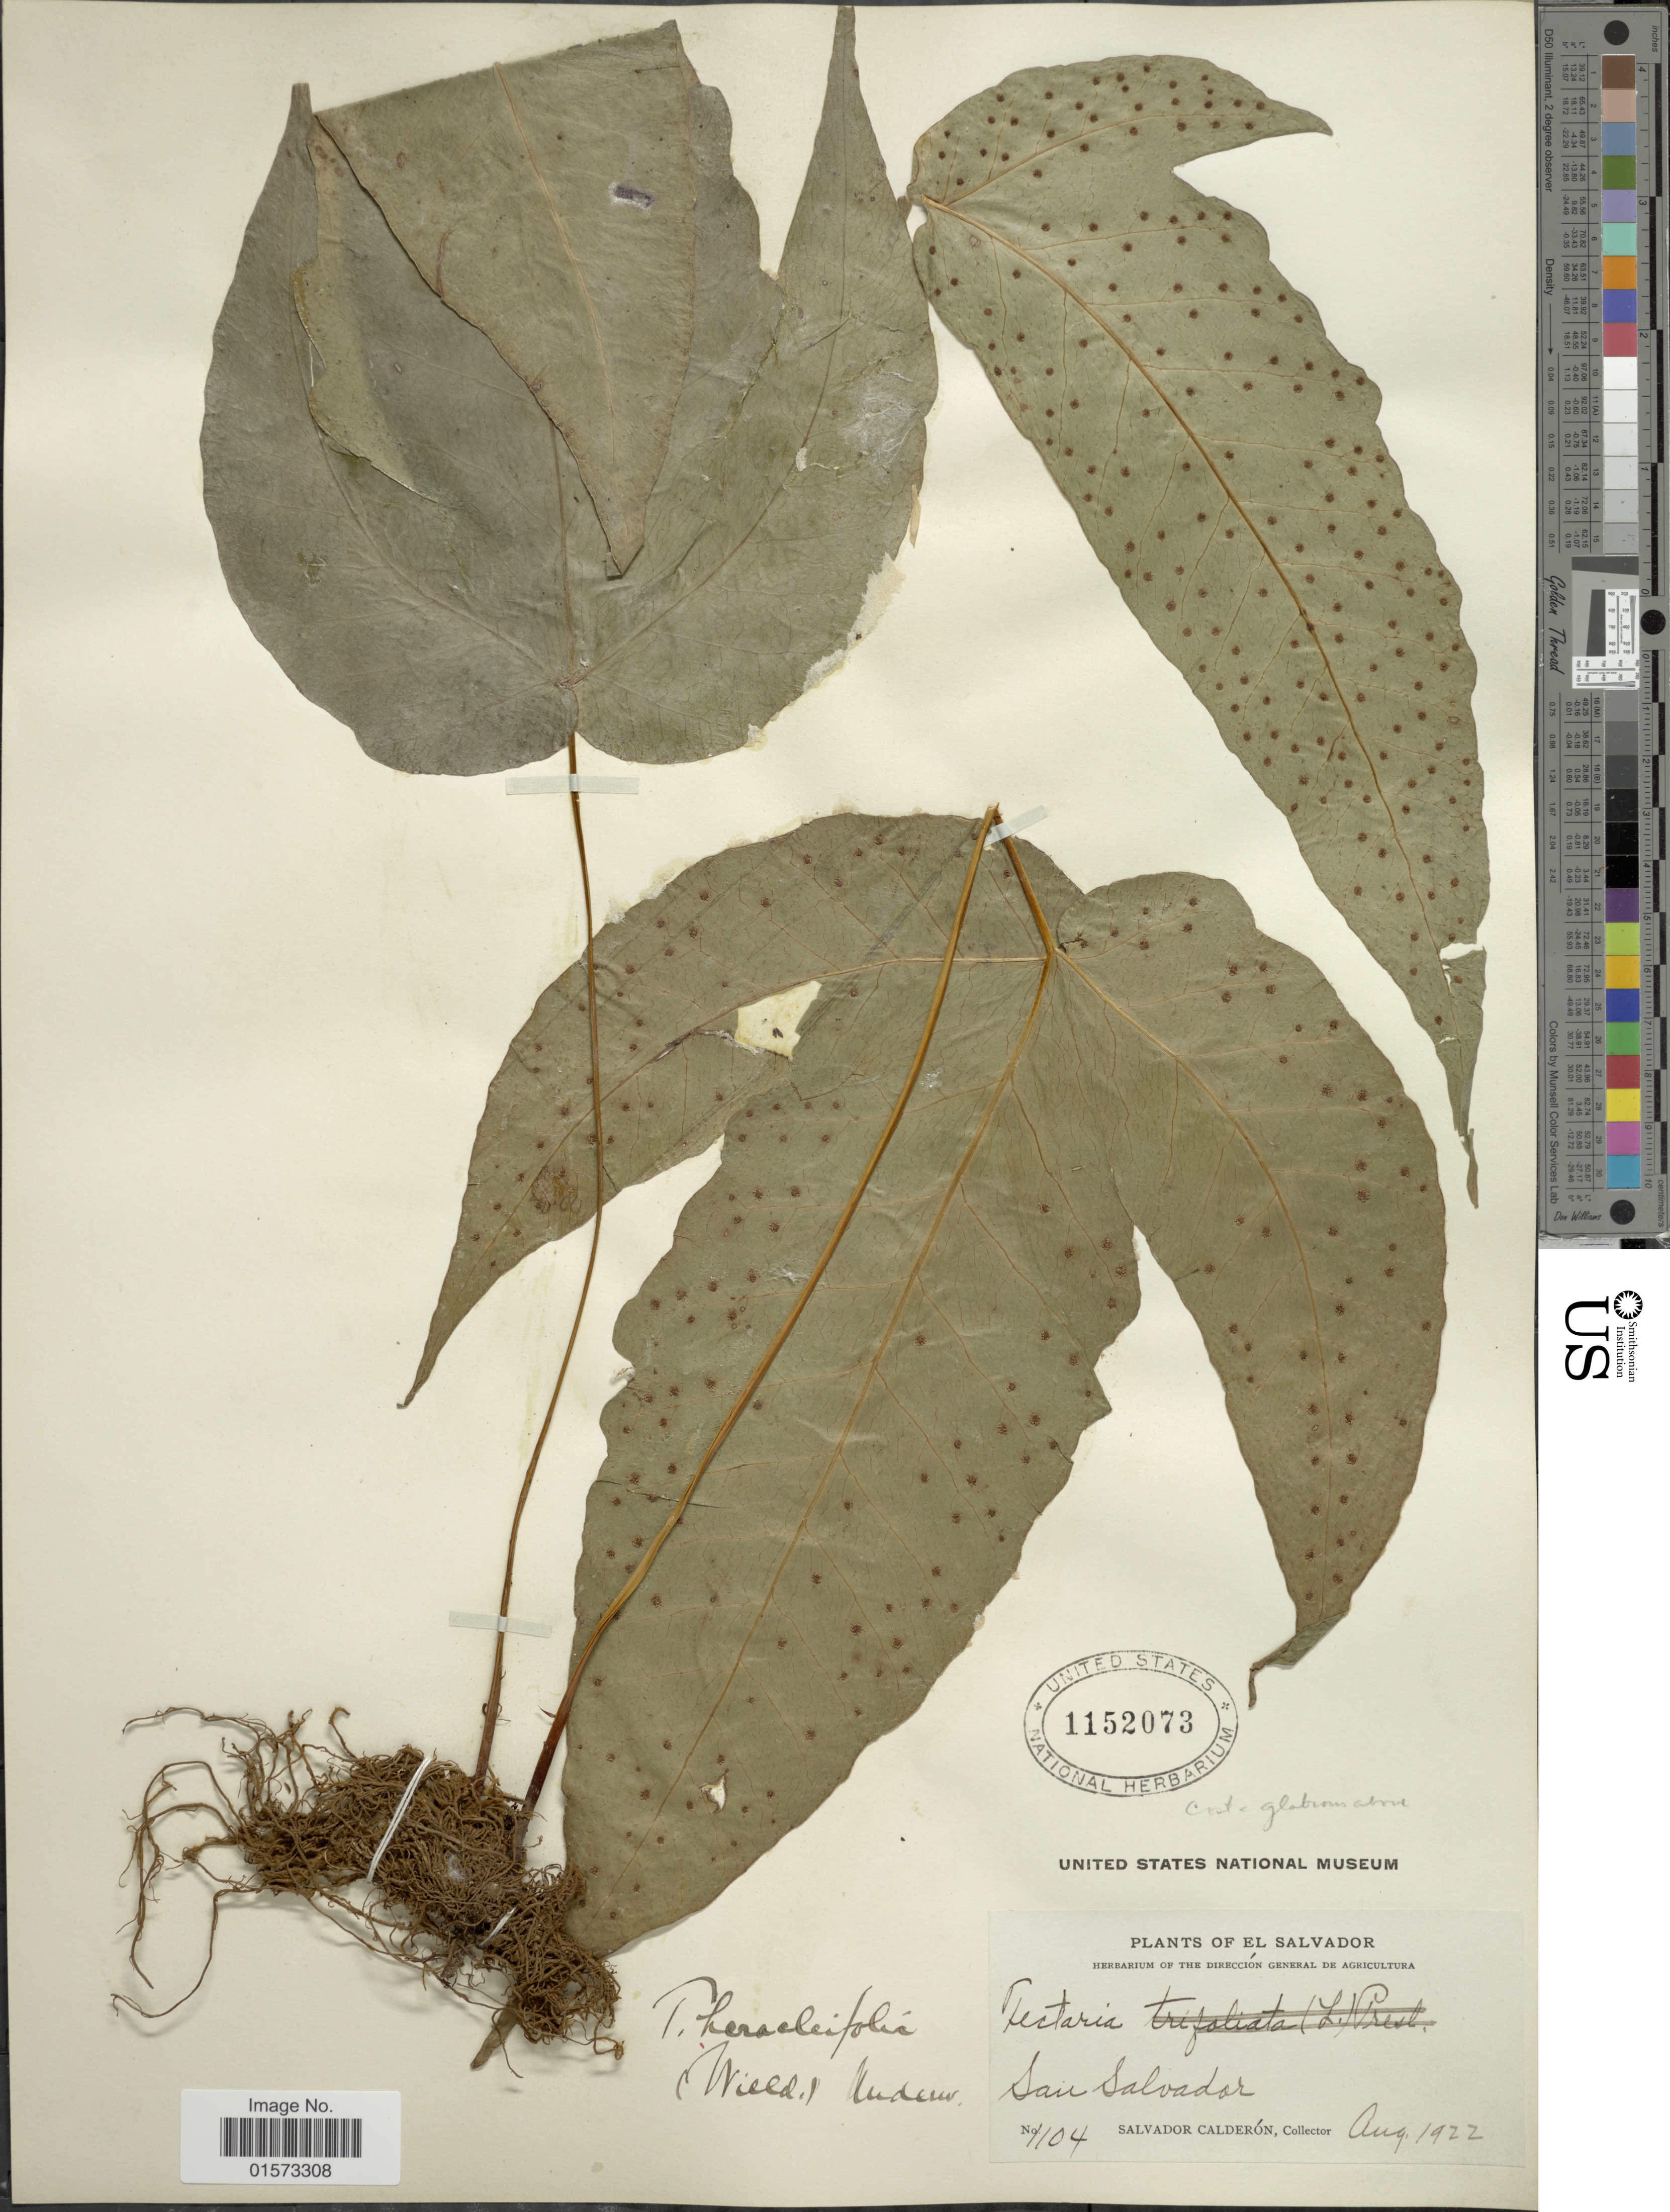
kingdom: Plantae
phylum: Tracheophyta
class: Polypodiopsida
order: Polypodiales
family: Tectariaceae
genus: Tectaria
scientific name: Tectaria heracleifolia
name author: (Willd.) Underw.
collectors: S. Calderón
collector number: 1104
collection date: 1922-08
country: El Salvador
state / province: San Salvador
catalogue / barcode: US 1152073